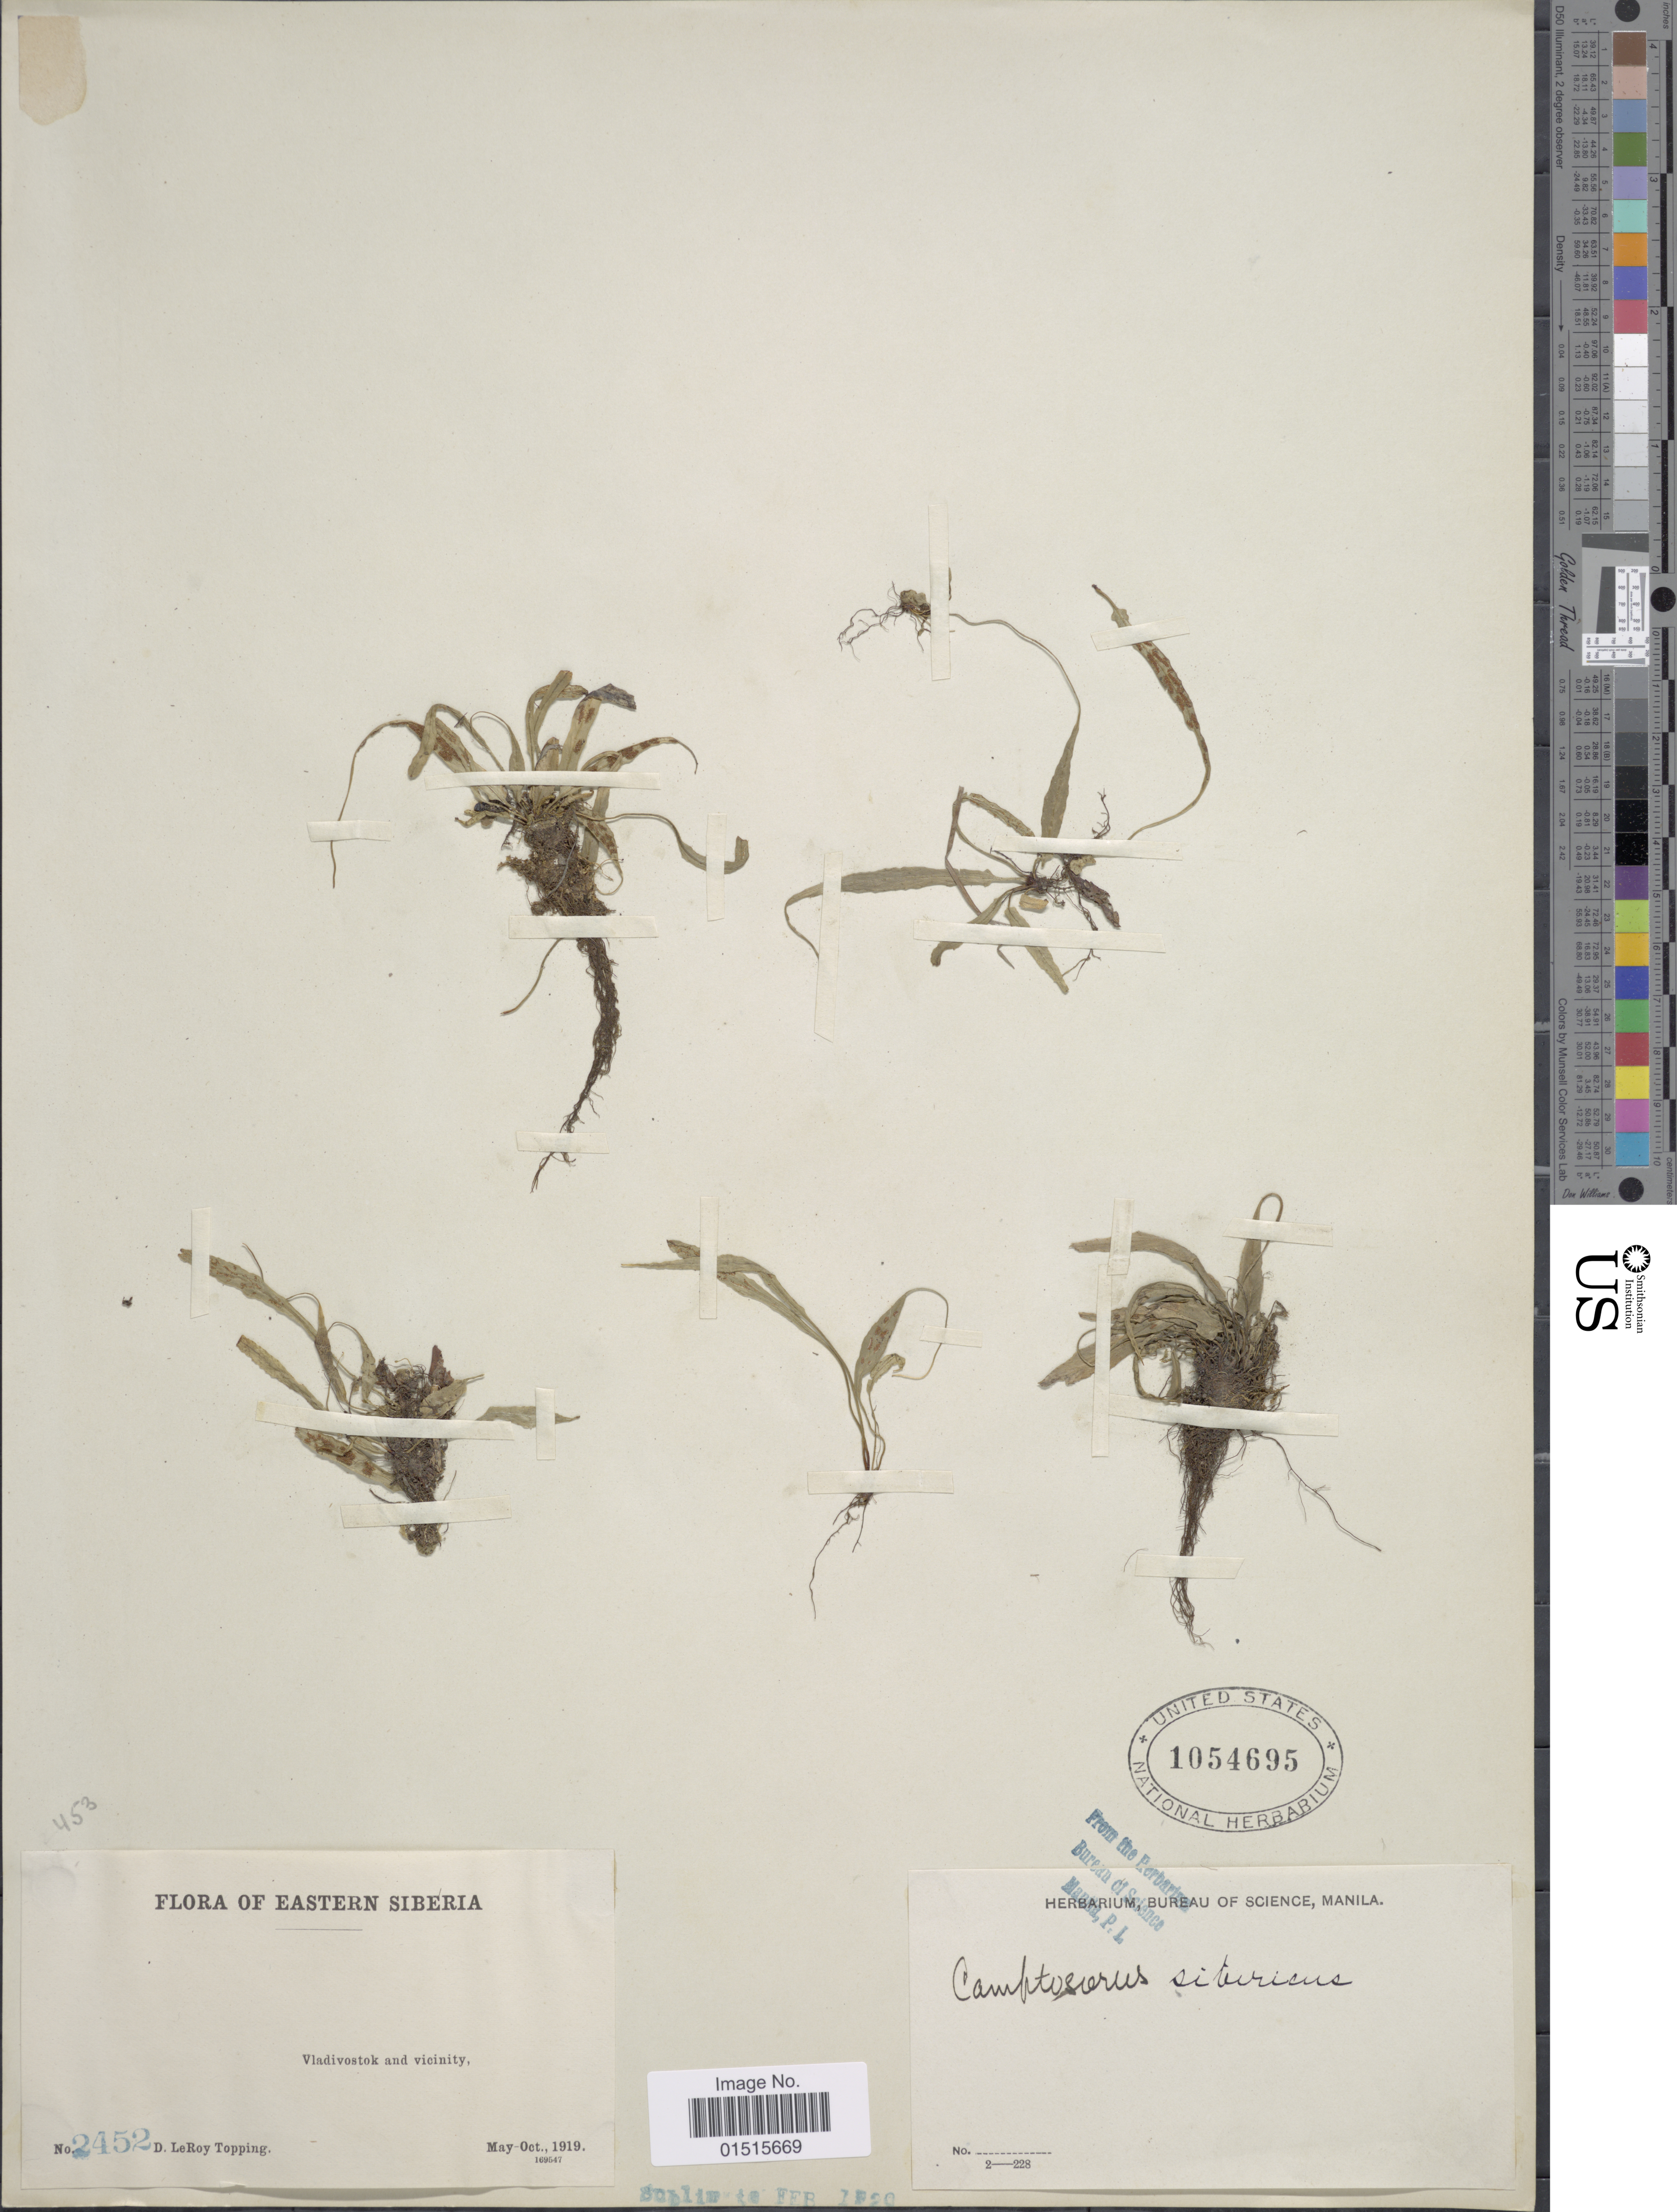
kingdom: Plantae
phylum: Tracheophyta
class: Polypodiopsida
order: Polypodiales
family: Aspleniaceae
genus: Asplenium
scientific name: Asplenium sibricus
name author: Rupr.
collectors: D. L. Topping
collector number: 2452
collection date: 1919-05/1919-10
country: Russian Federation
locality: Eastern Siberia, Vladivostok and vicinity, Manila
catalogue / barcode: US 1054695